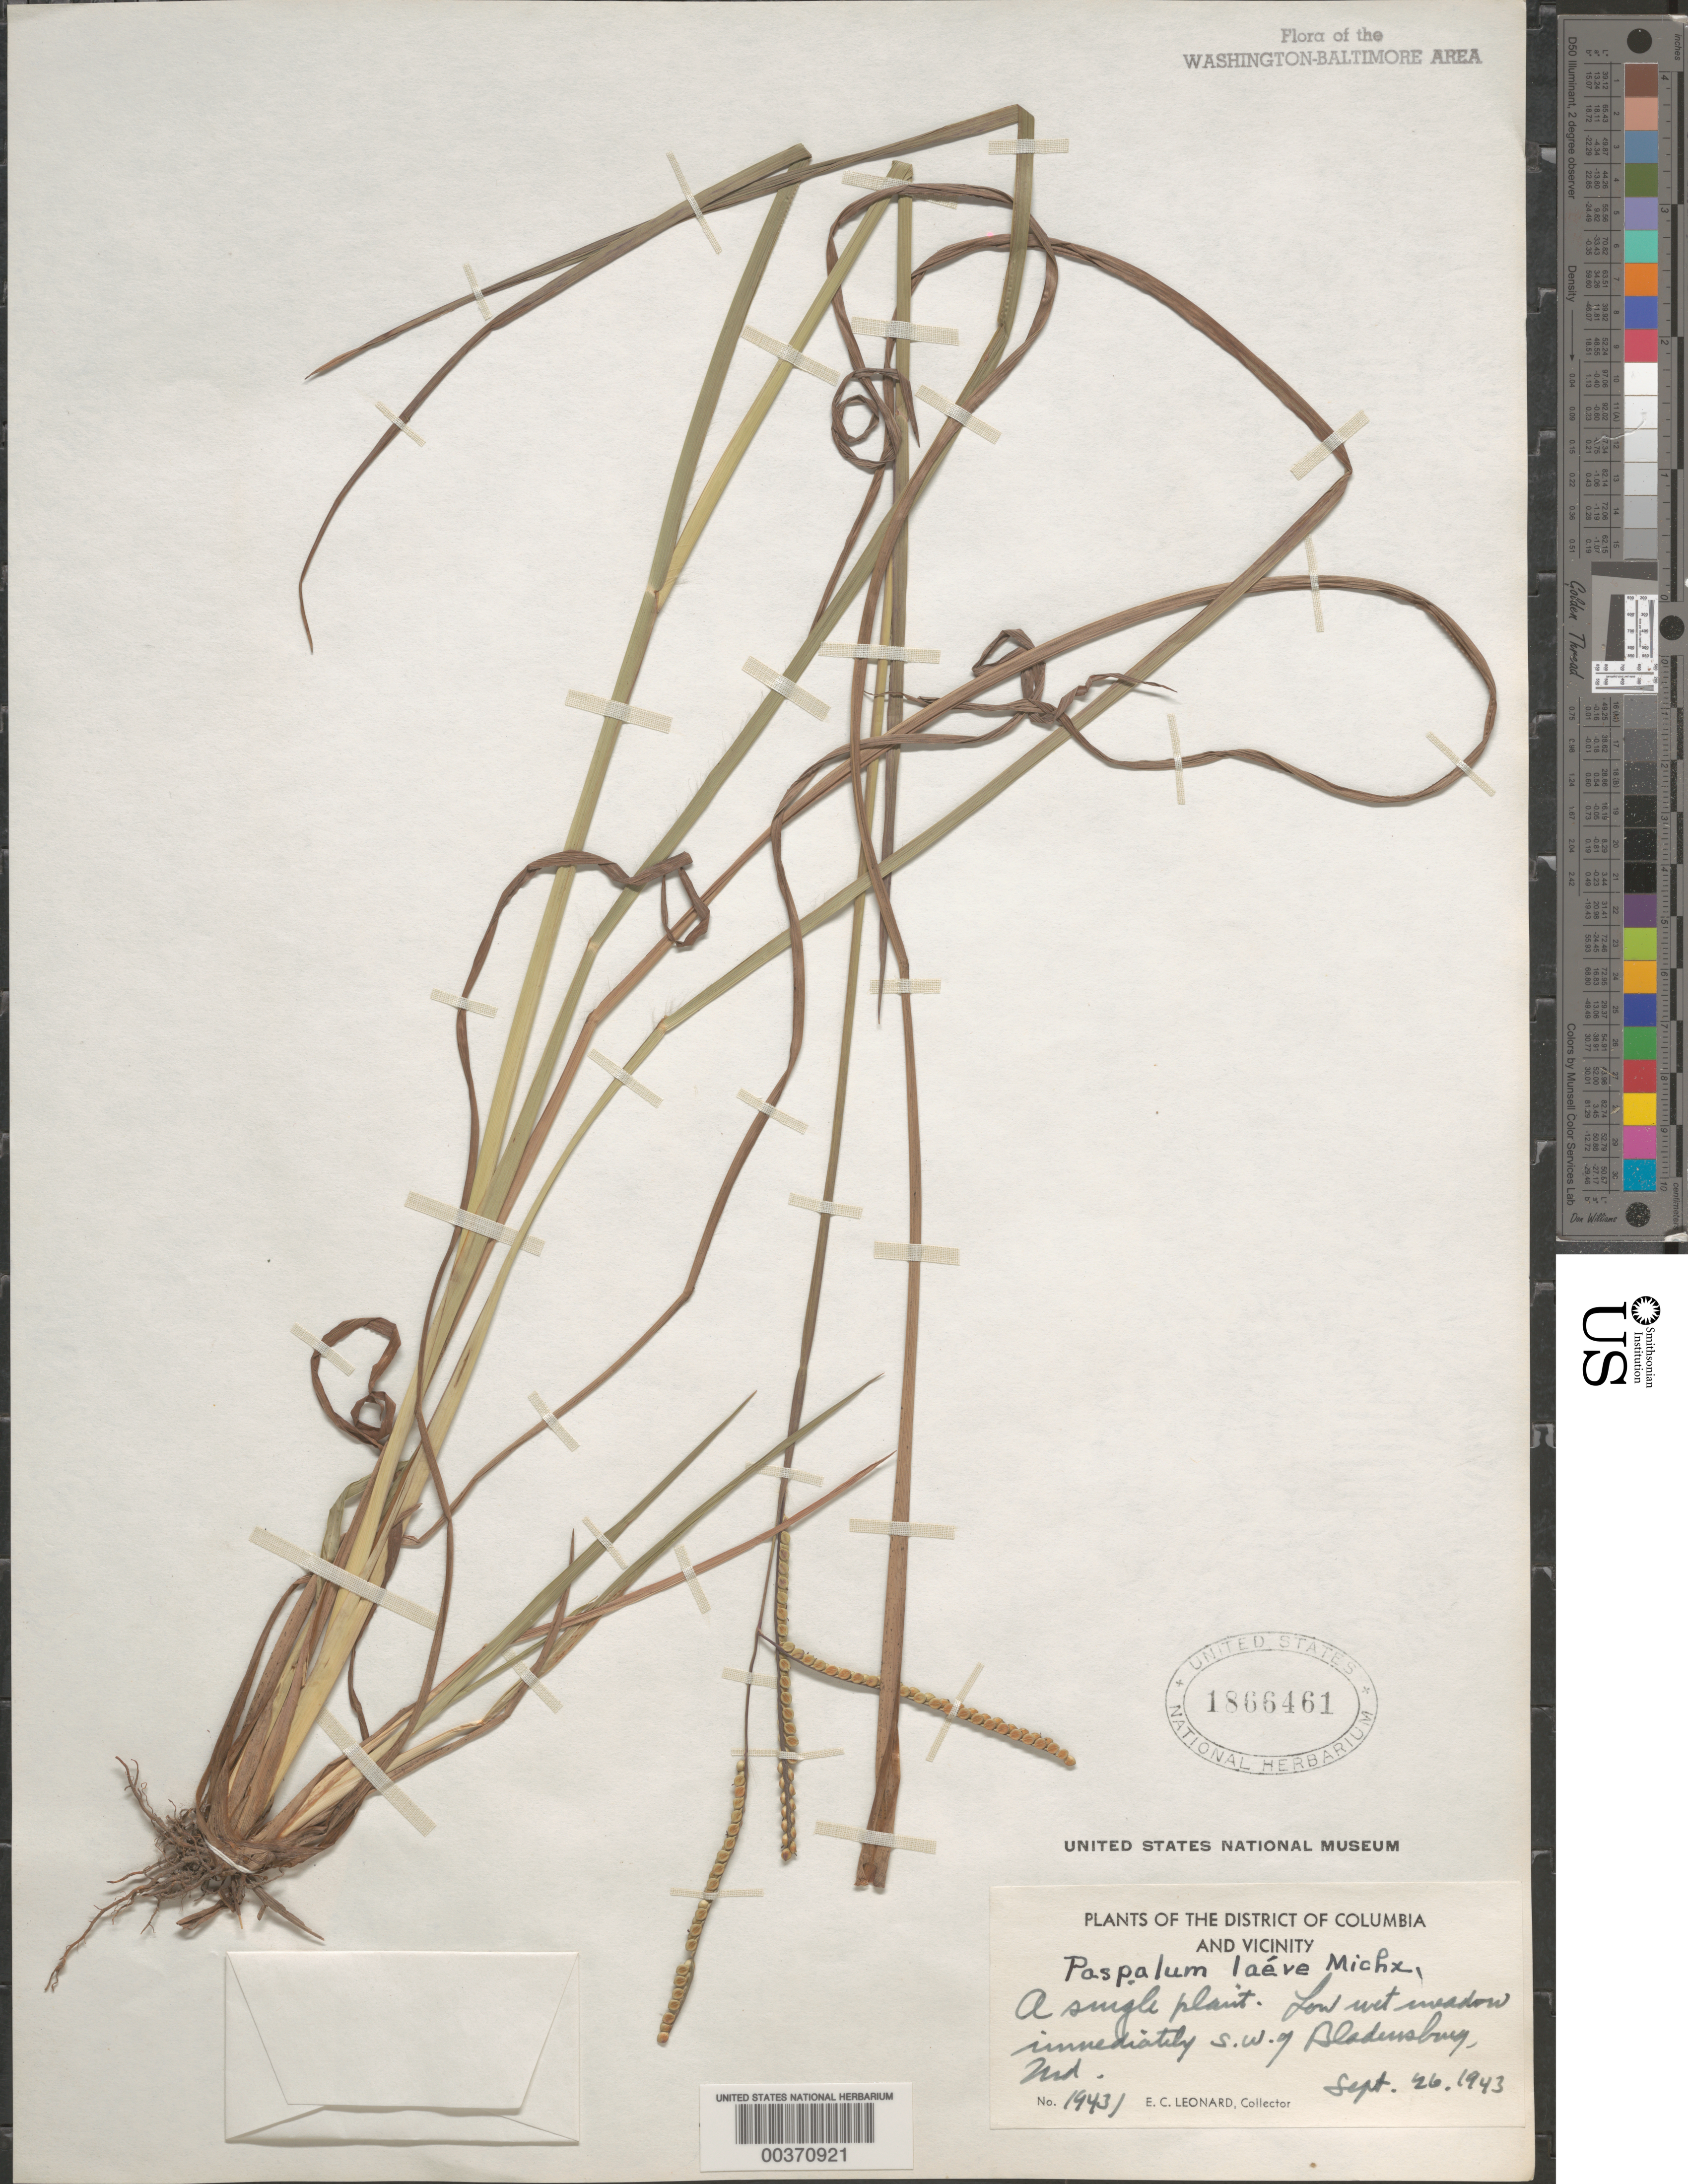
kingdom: Plantae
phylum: Tracheophyta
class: Liliopsida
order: Poales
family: Poaceae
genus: Paspalum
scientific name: Paspalum laeve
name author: Michx.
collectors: E. C. Leonard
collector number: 19431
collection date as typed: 26 Sep 1943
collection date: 1943-09-26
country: United States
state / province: Maryland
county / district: Prince George's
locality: Southwest of Bladensburg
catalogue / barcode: US 1866461